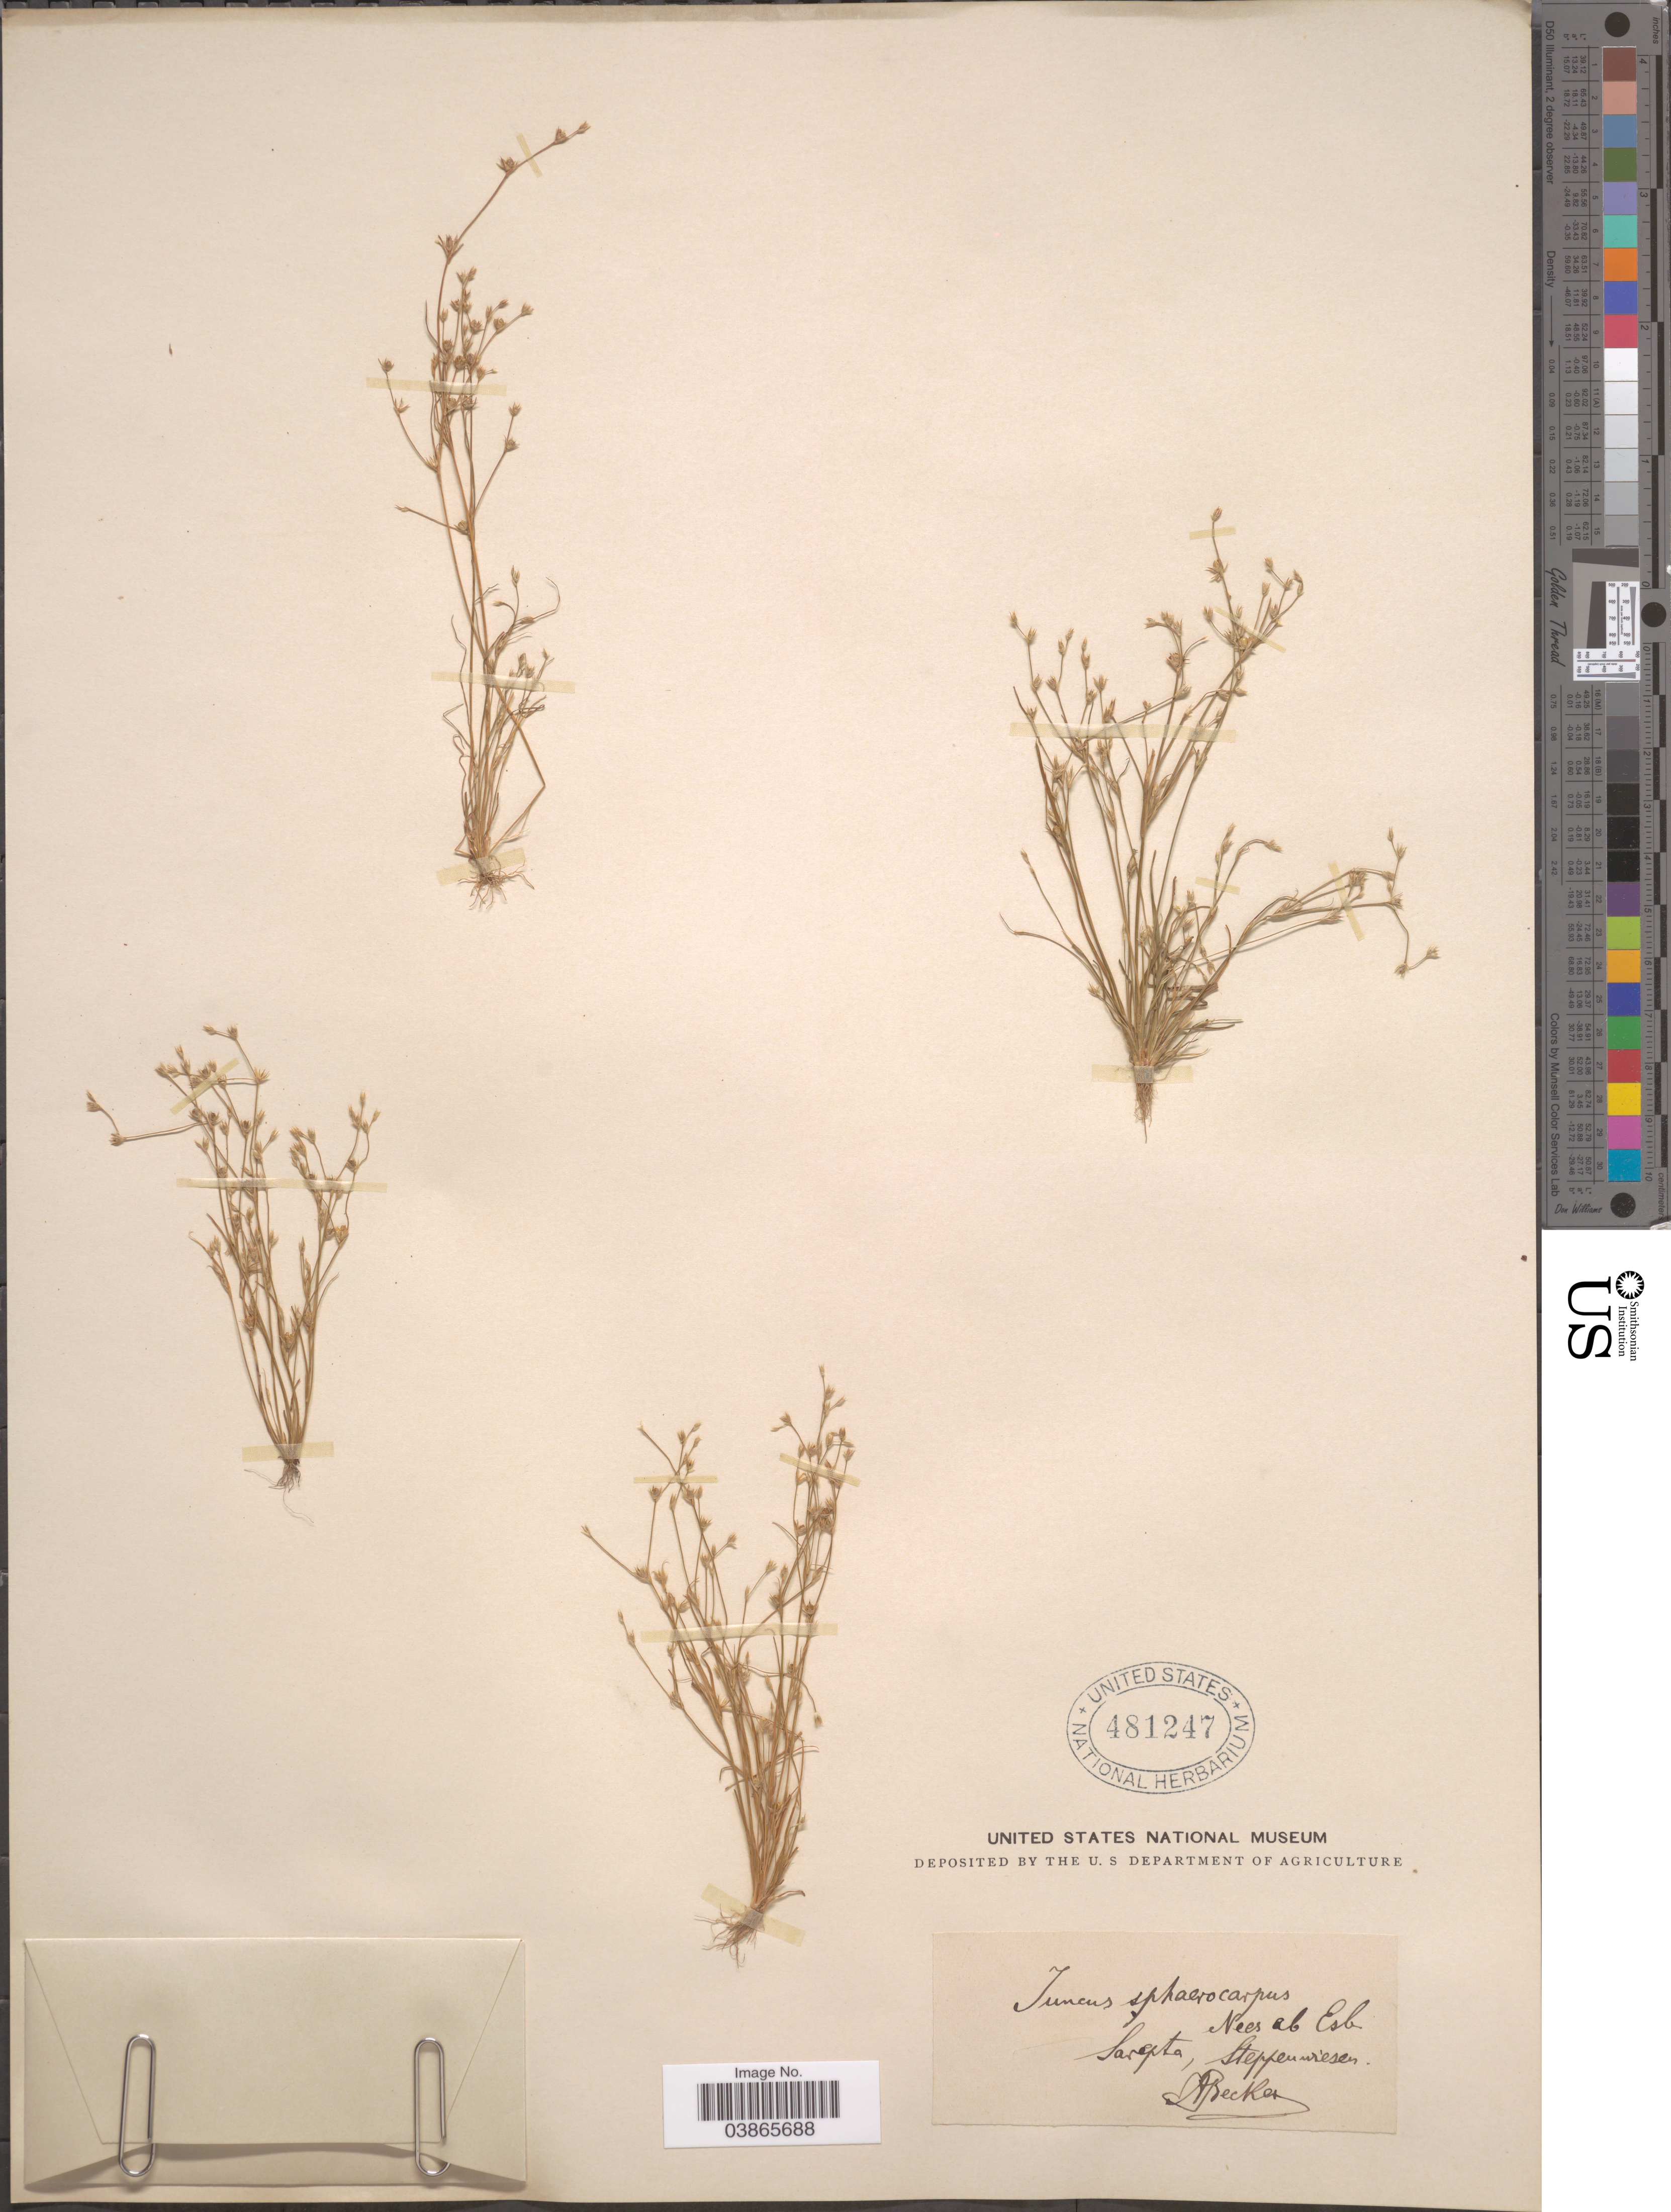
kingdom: Plantae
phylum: Tracheophyta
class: Liliopsida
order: Poales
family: Juncaceae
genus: Juncus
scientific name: Juncus sphaerocarpus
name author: Nees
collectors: A. Becker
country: Russian Federation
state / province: Volgograd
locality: Sarepta, Steppenwiesen.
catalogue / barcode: US 481247